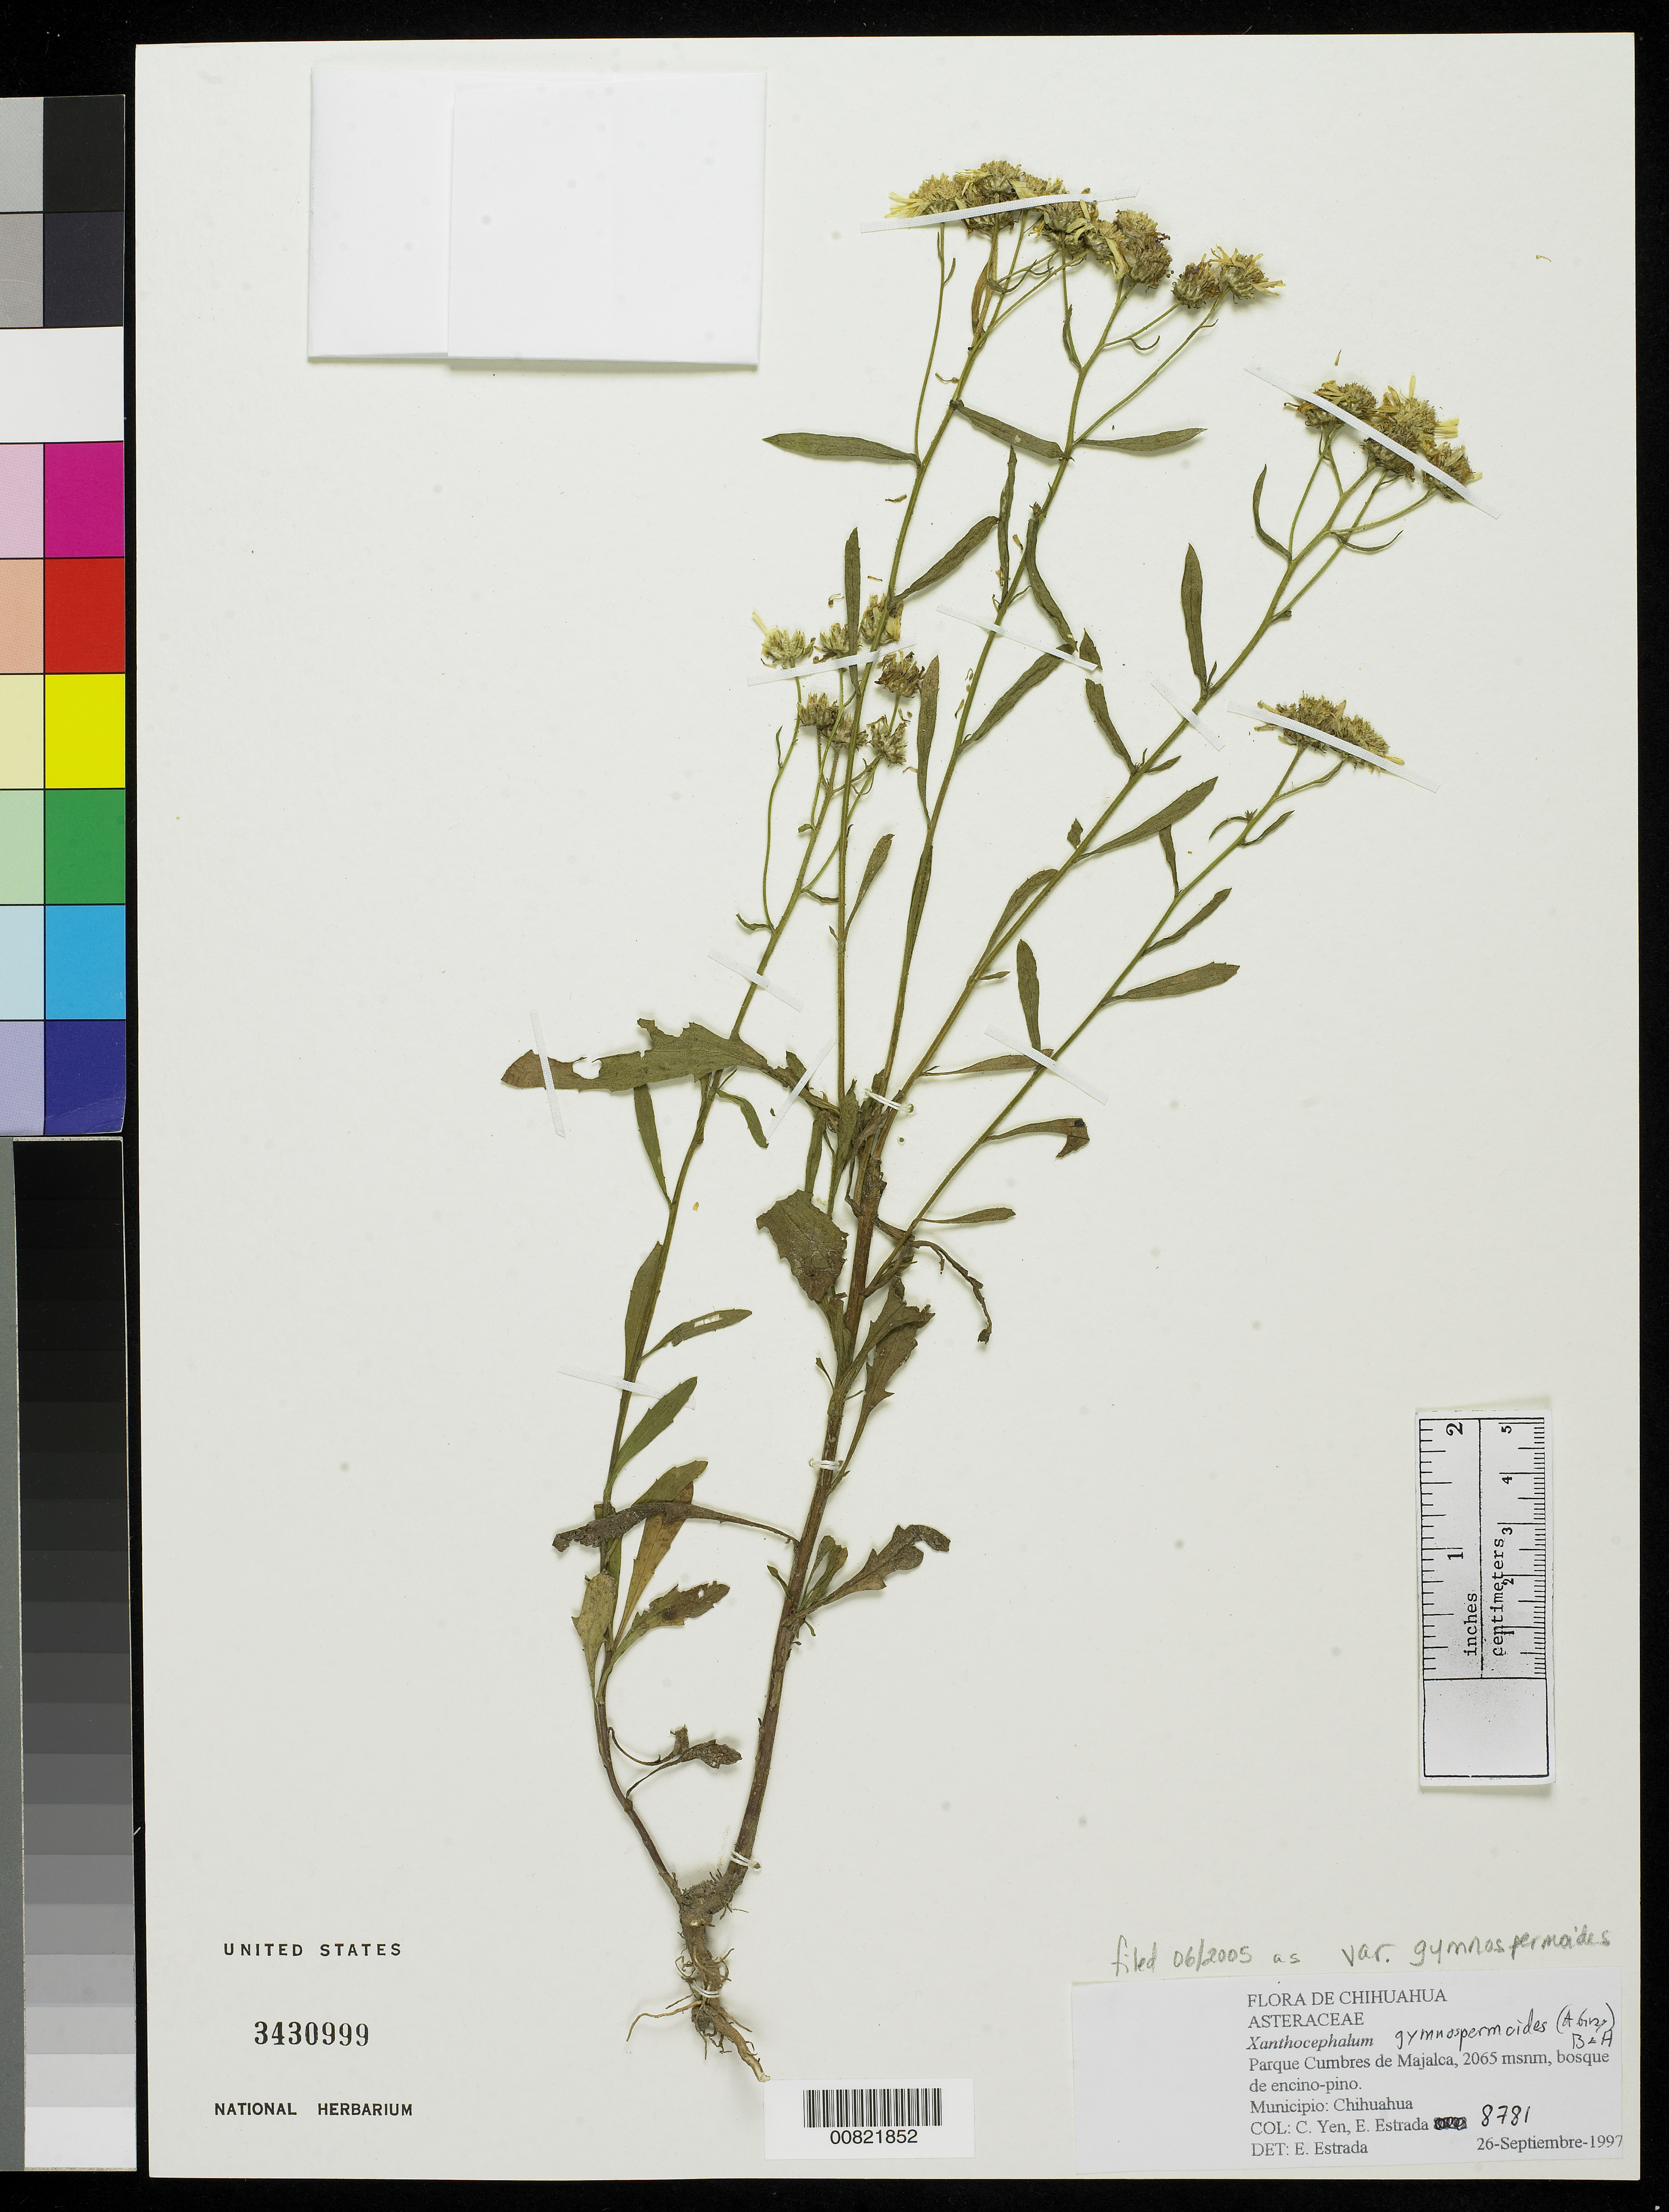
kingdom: Plantae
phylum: Tracheophyta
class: Magnoliopsida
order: Asterales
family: Asteraceae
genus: Xanthocephalum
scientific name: Xanthocephalum gymnospermoides var. gymnospermoides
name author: (A. Gray) Benth. & Hook. f.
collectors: Y. C. Yang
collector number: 8781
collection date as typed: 26 Sep 1997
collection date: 1997-09-26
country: Mexico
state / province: Chihuahua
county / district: Chihuahua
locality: Parque Cumbres de Majalca.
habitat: Bosque de encino-pino.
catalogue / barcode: US 3430999